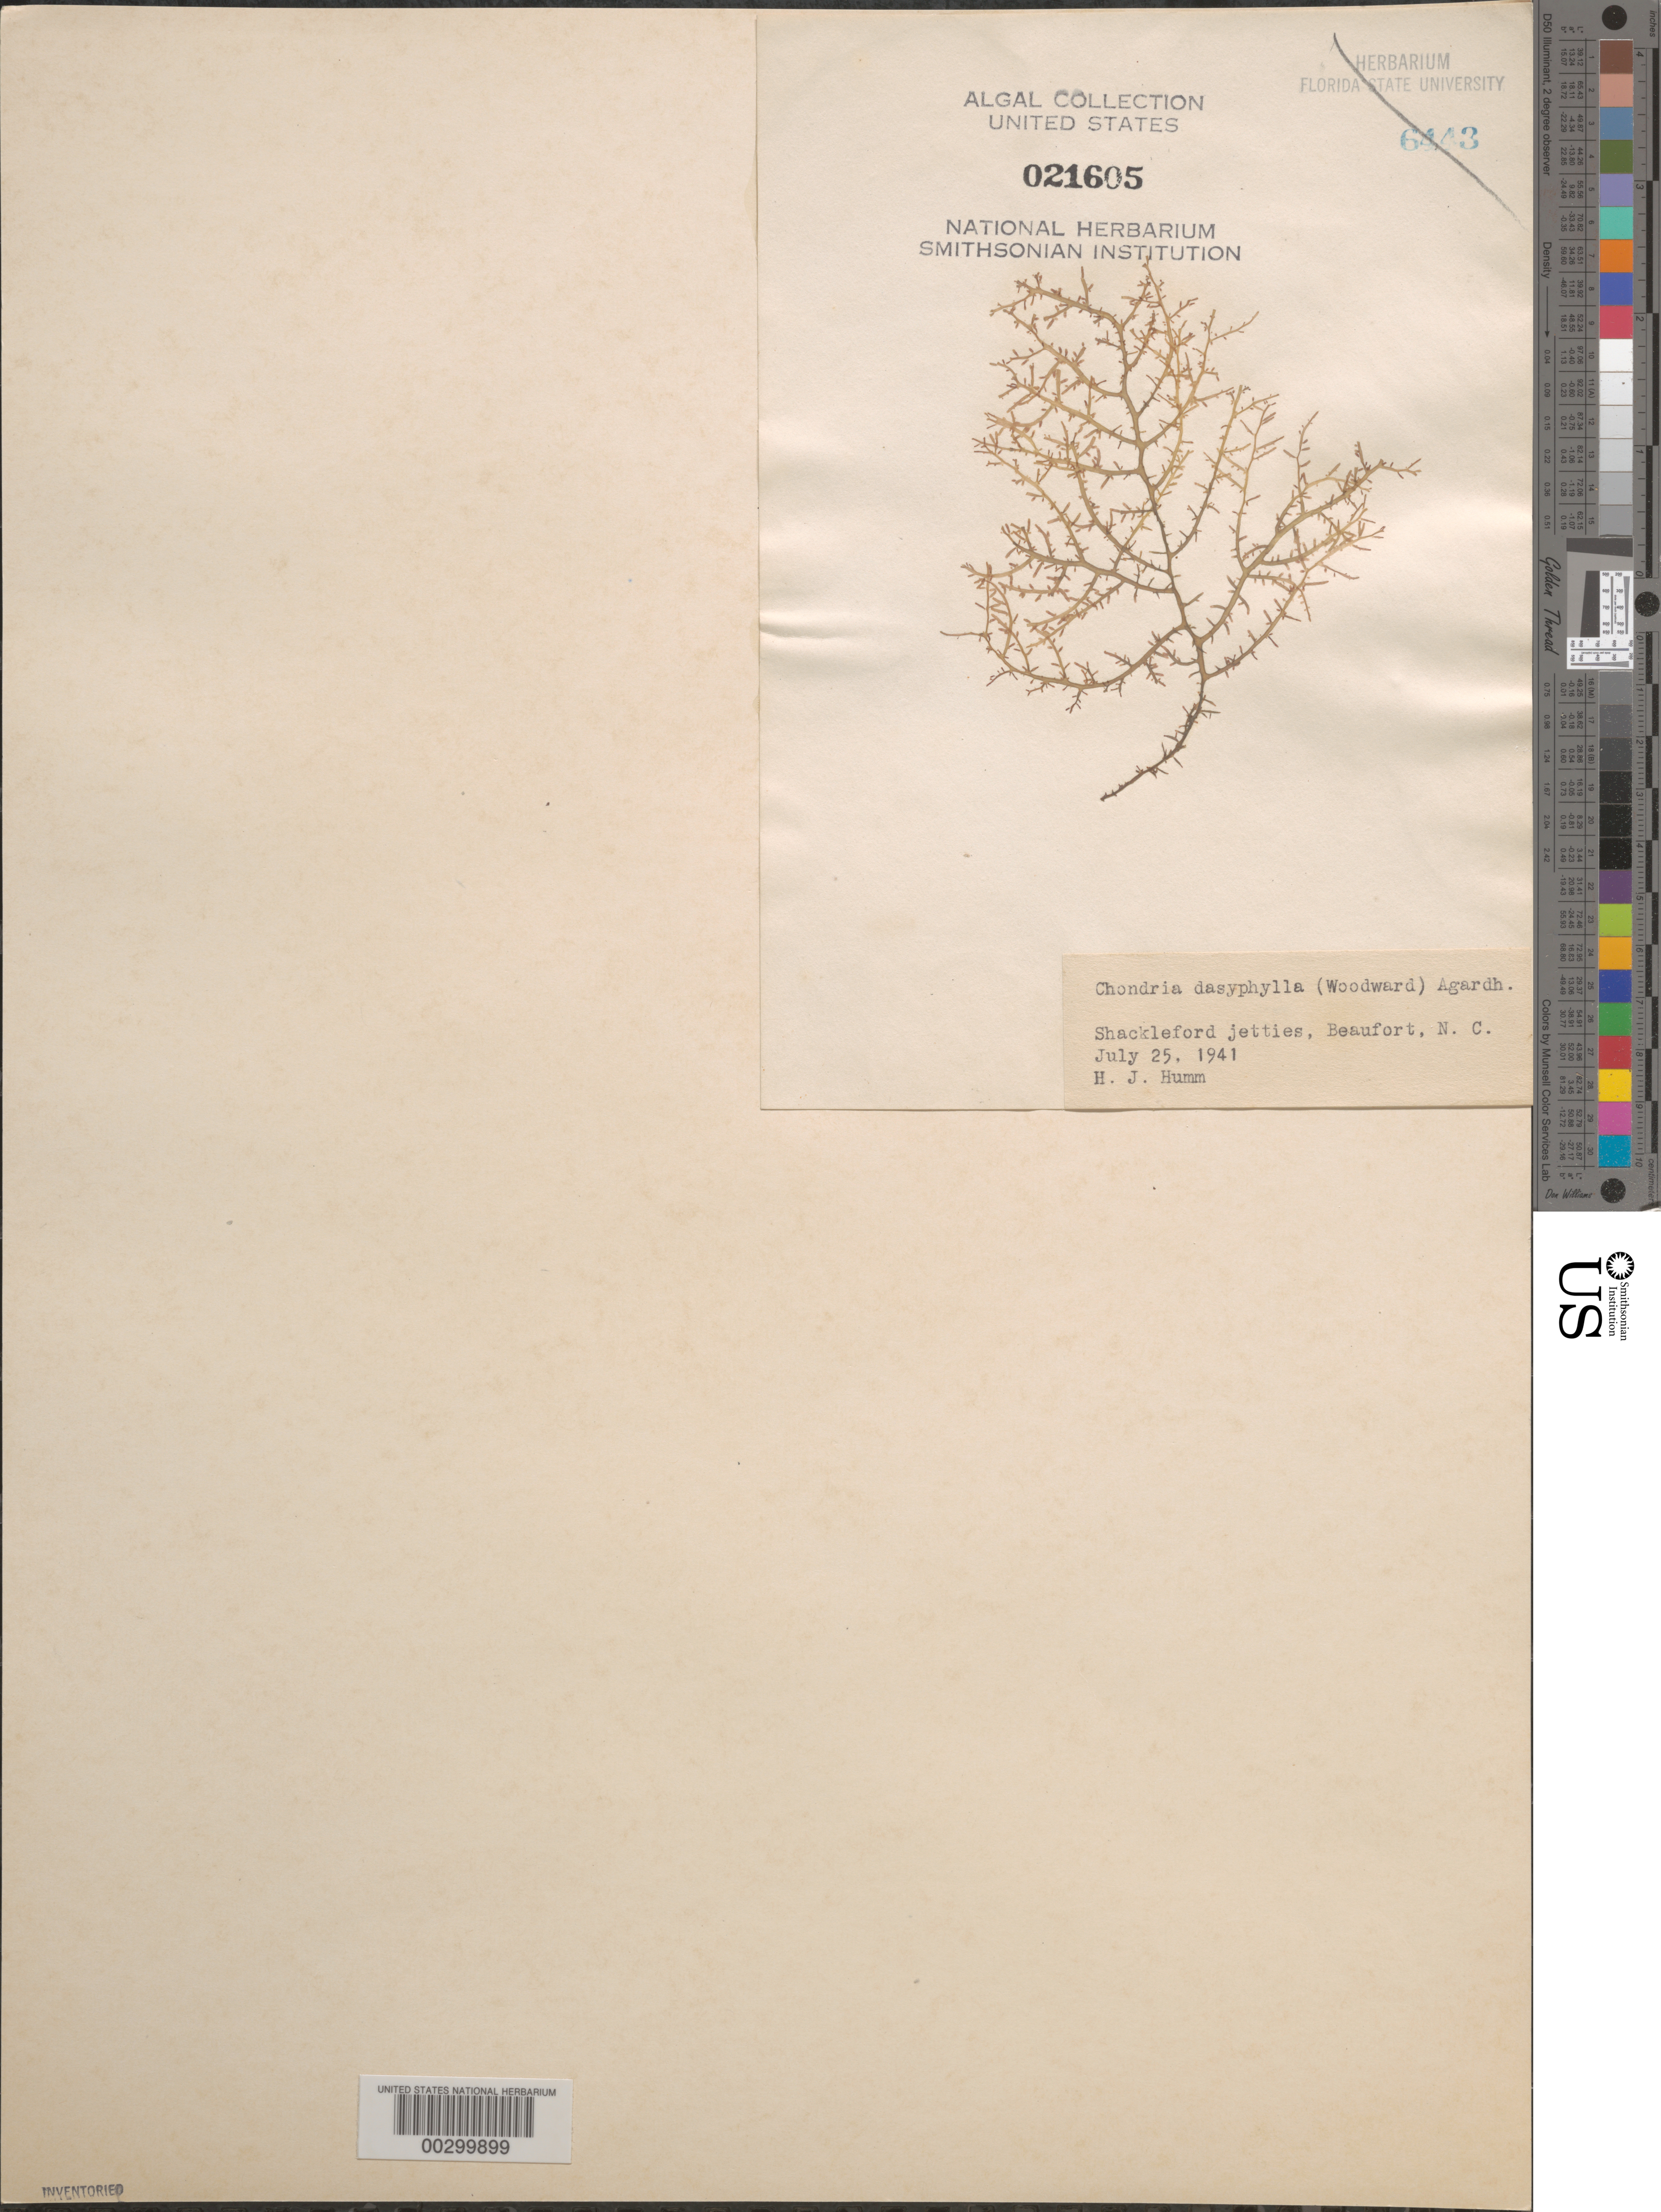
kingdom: Plantae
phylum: Rhodophyta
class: Florideophyceae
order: Ceramiales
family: Rhodomelaceae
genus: Chondria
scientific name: Chondria dasyphylla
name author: (Woodw.) C. Agardh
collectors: H. J. Humm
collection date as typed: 25 Jul 1941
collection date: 1941-07-25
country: United States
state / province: North Carolina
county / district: Carteret County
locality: Beaufort, Shackleford jetties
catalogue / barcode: US 21605